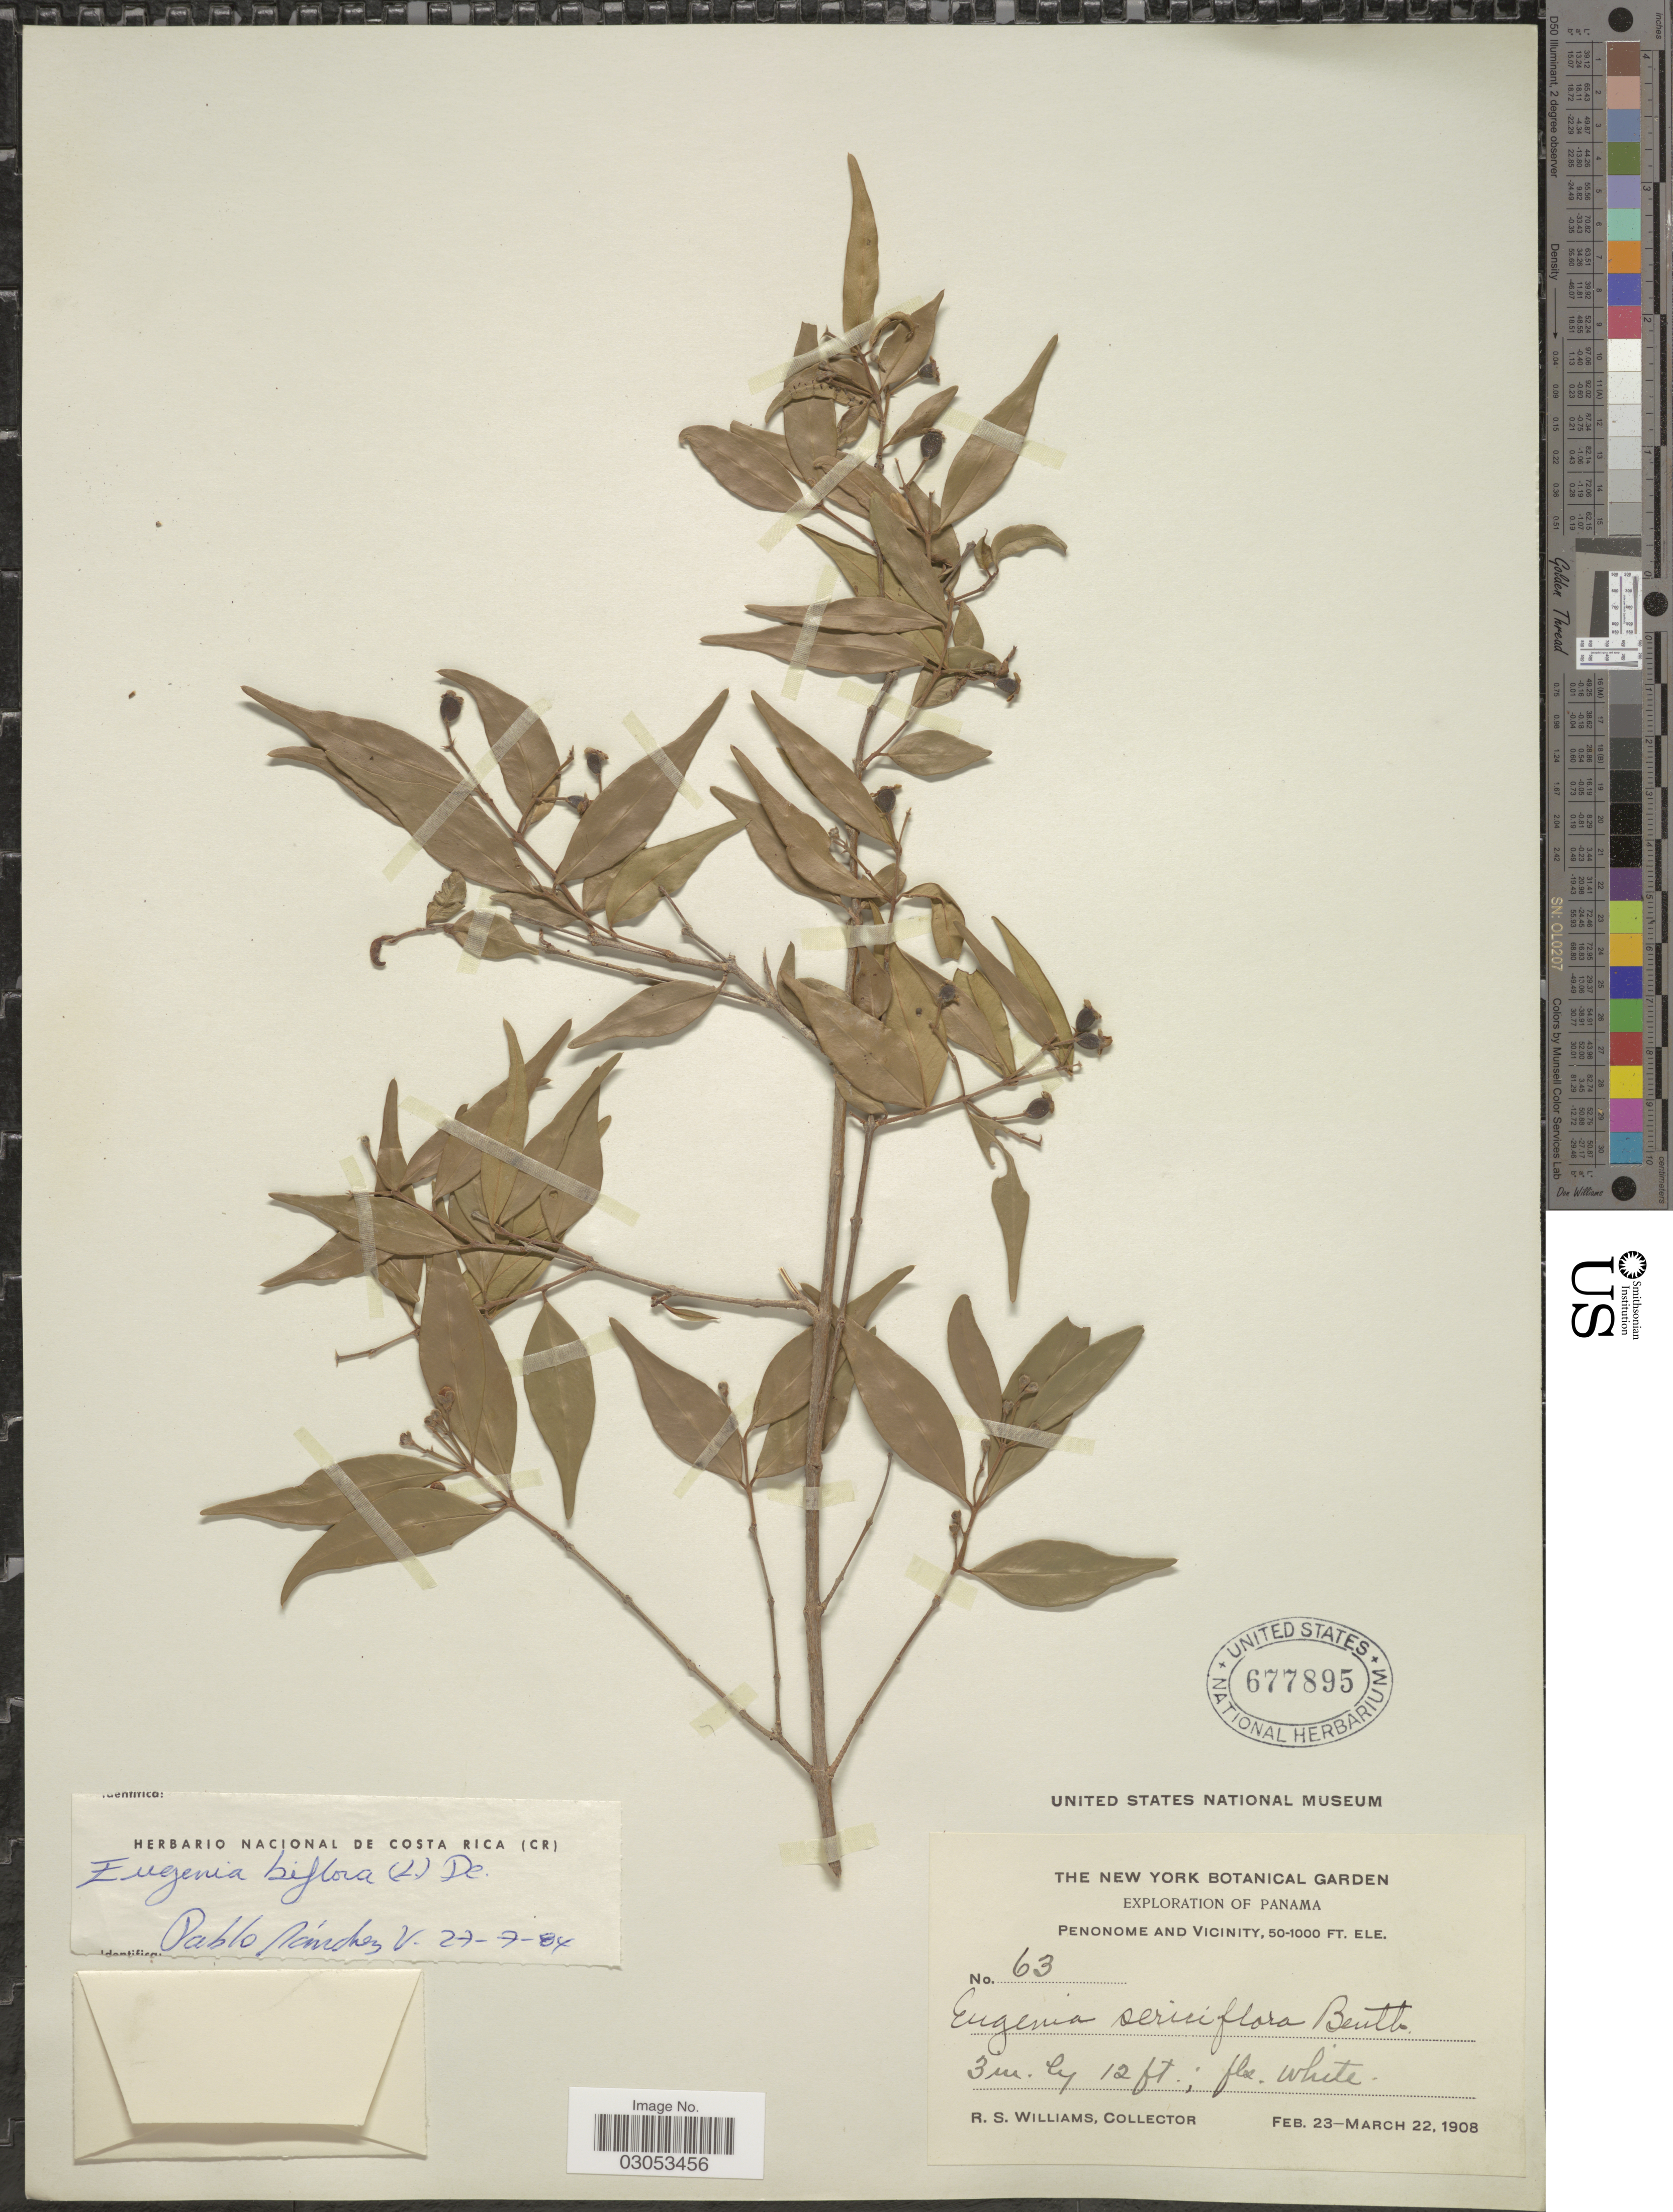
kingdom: Plantae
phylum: Tracheophyta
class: Magnoliopsida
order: Myrtales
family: Myrtaceae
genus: Eugenia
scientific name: Eugenia biflora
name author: (L.) DC.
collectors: R. S. Williams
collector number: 63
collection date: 1908-02-23/1908-03-22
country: Panama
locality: Penonome and Vicinity.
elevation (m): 15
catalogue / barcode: US 677895